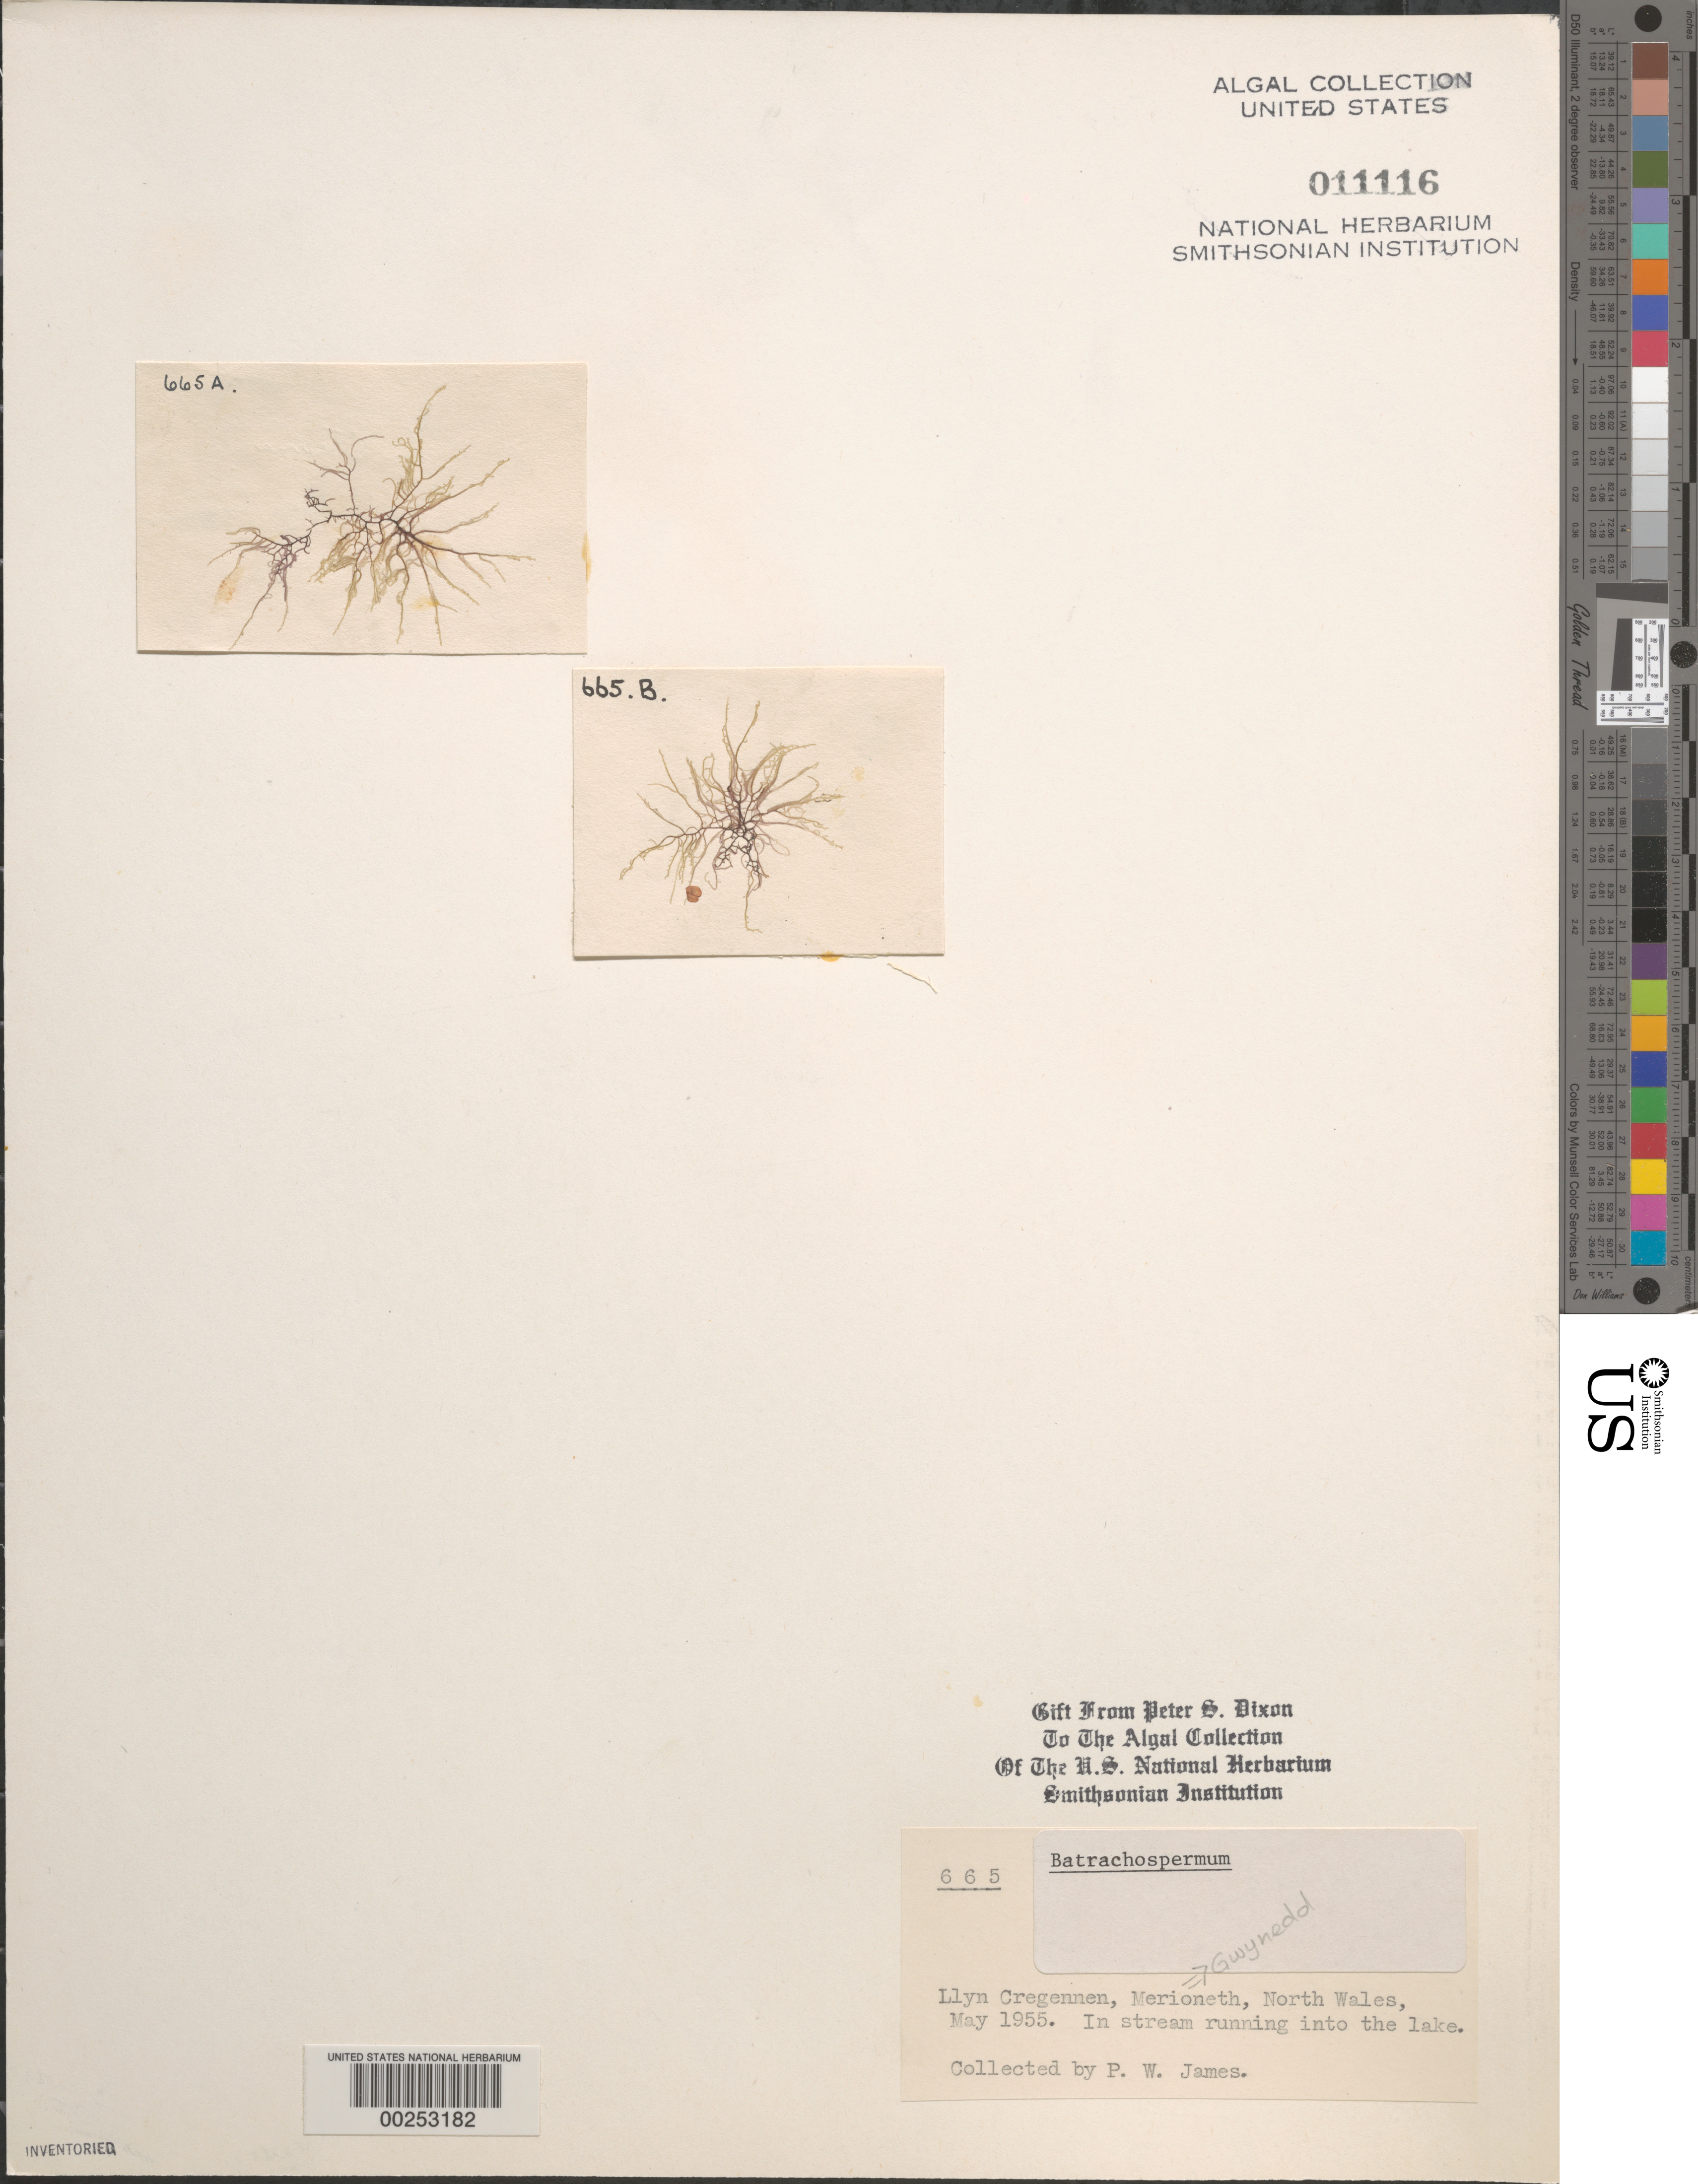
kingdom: Plantae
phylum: Rhodophyta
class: Florideophyceae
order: Batrachospermales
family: Batrachospermaceae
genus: Batrachospermum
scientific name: Batrachospermum sp.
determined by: Dixon, P. S.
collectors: P. James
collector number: PSD 665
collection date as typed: May 1955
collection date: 1955-05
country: United Kingdom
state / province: Wales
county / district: Gwynedd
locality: Llyn Cregennen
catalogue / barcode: US 11116